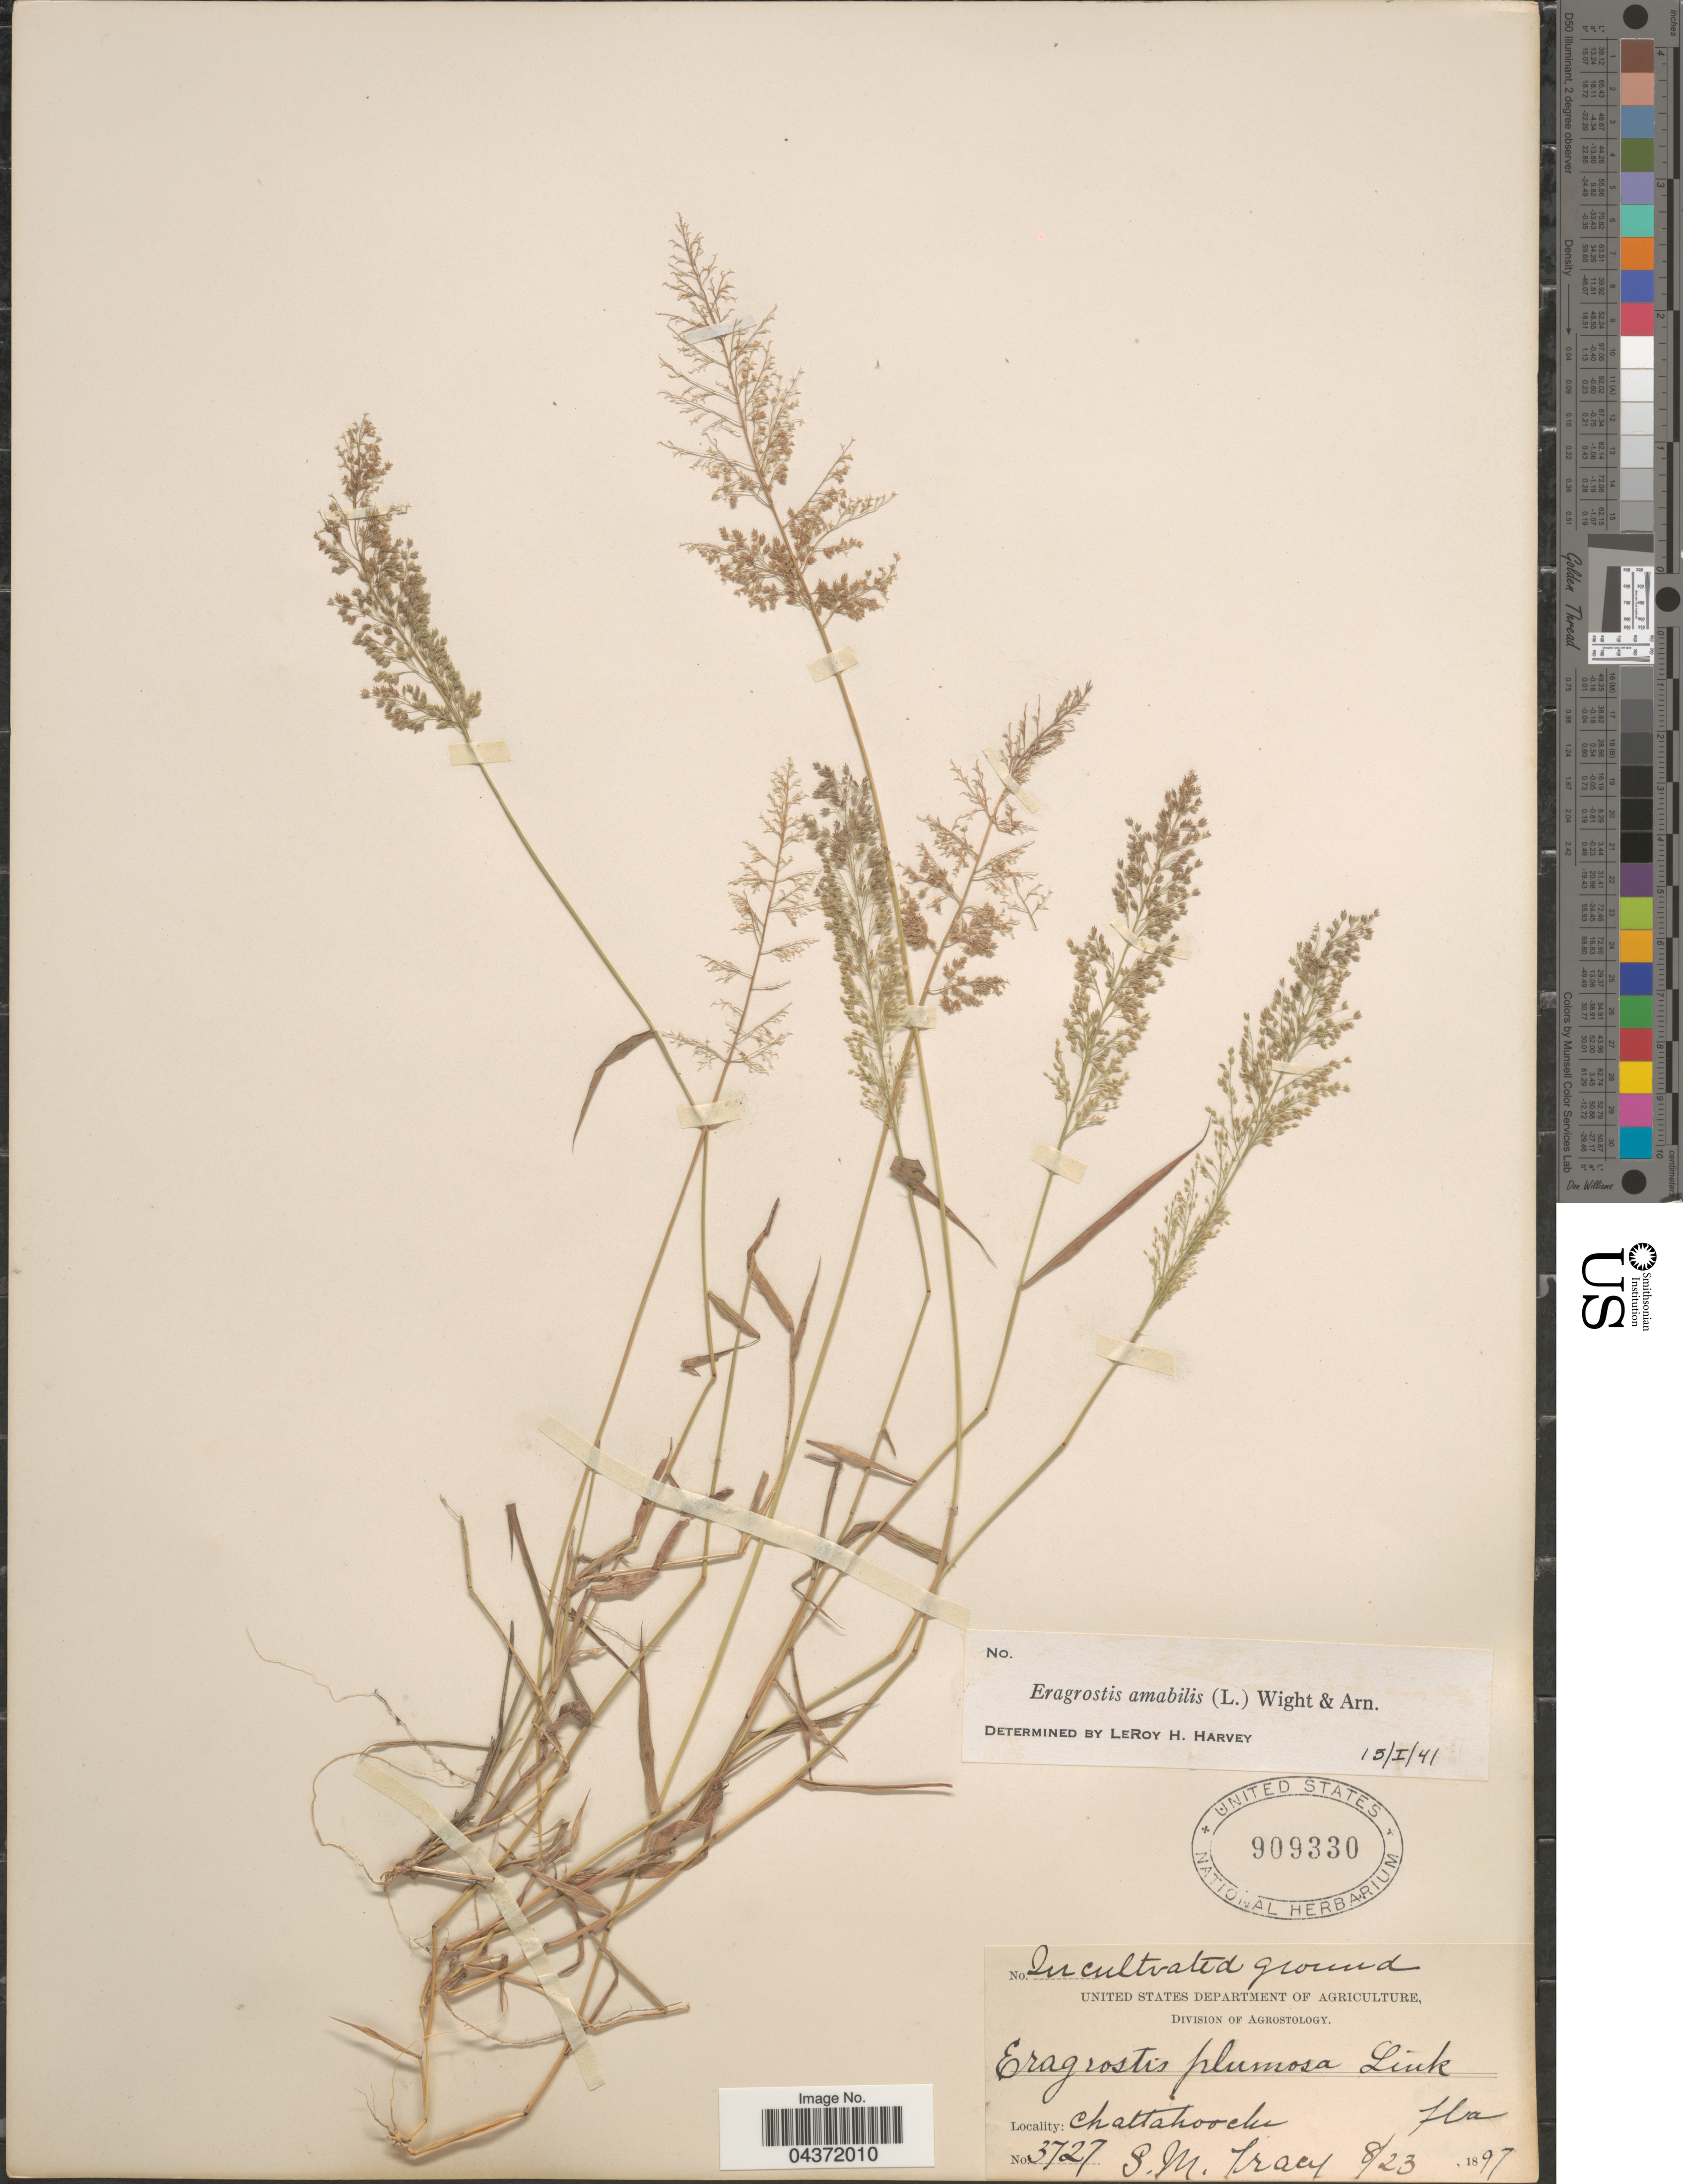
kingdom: Plantae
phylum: Tracheophyta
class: Liliopsida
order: Poales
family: Poaceae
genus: Eragrostis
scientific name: Eragrostis tenella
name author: (L.) P. Beauv. ex Roem. & Schult.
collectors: S. M. Tracy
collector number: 3727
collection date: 1897-08-23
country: United States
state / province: Florida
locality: Chattahoochee.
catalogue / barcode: US 909330